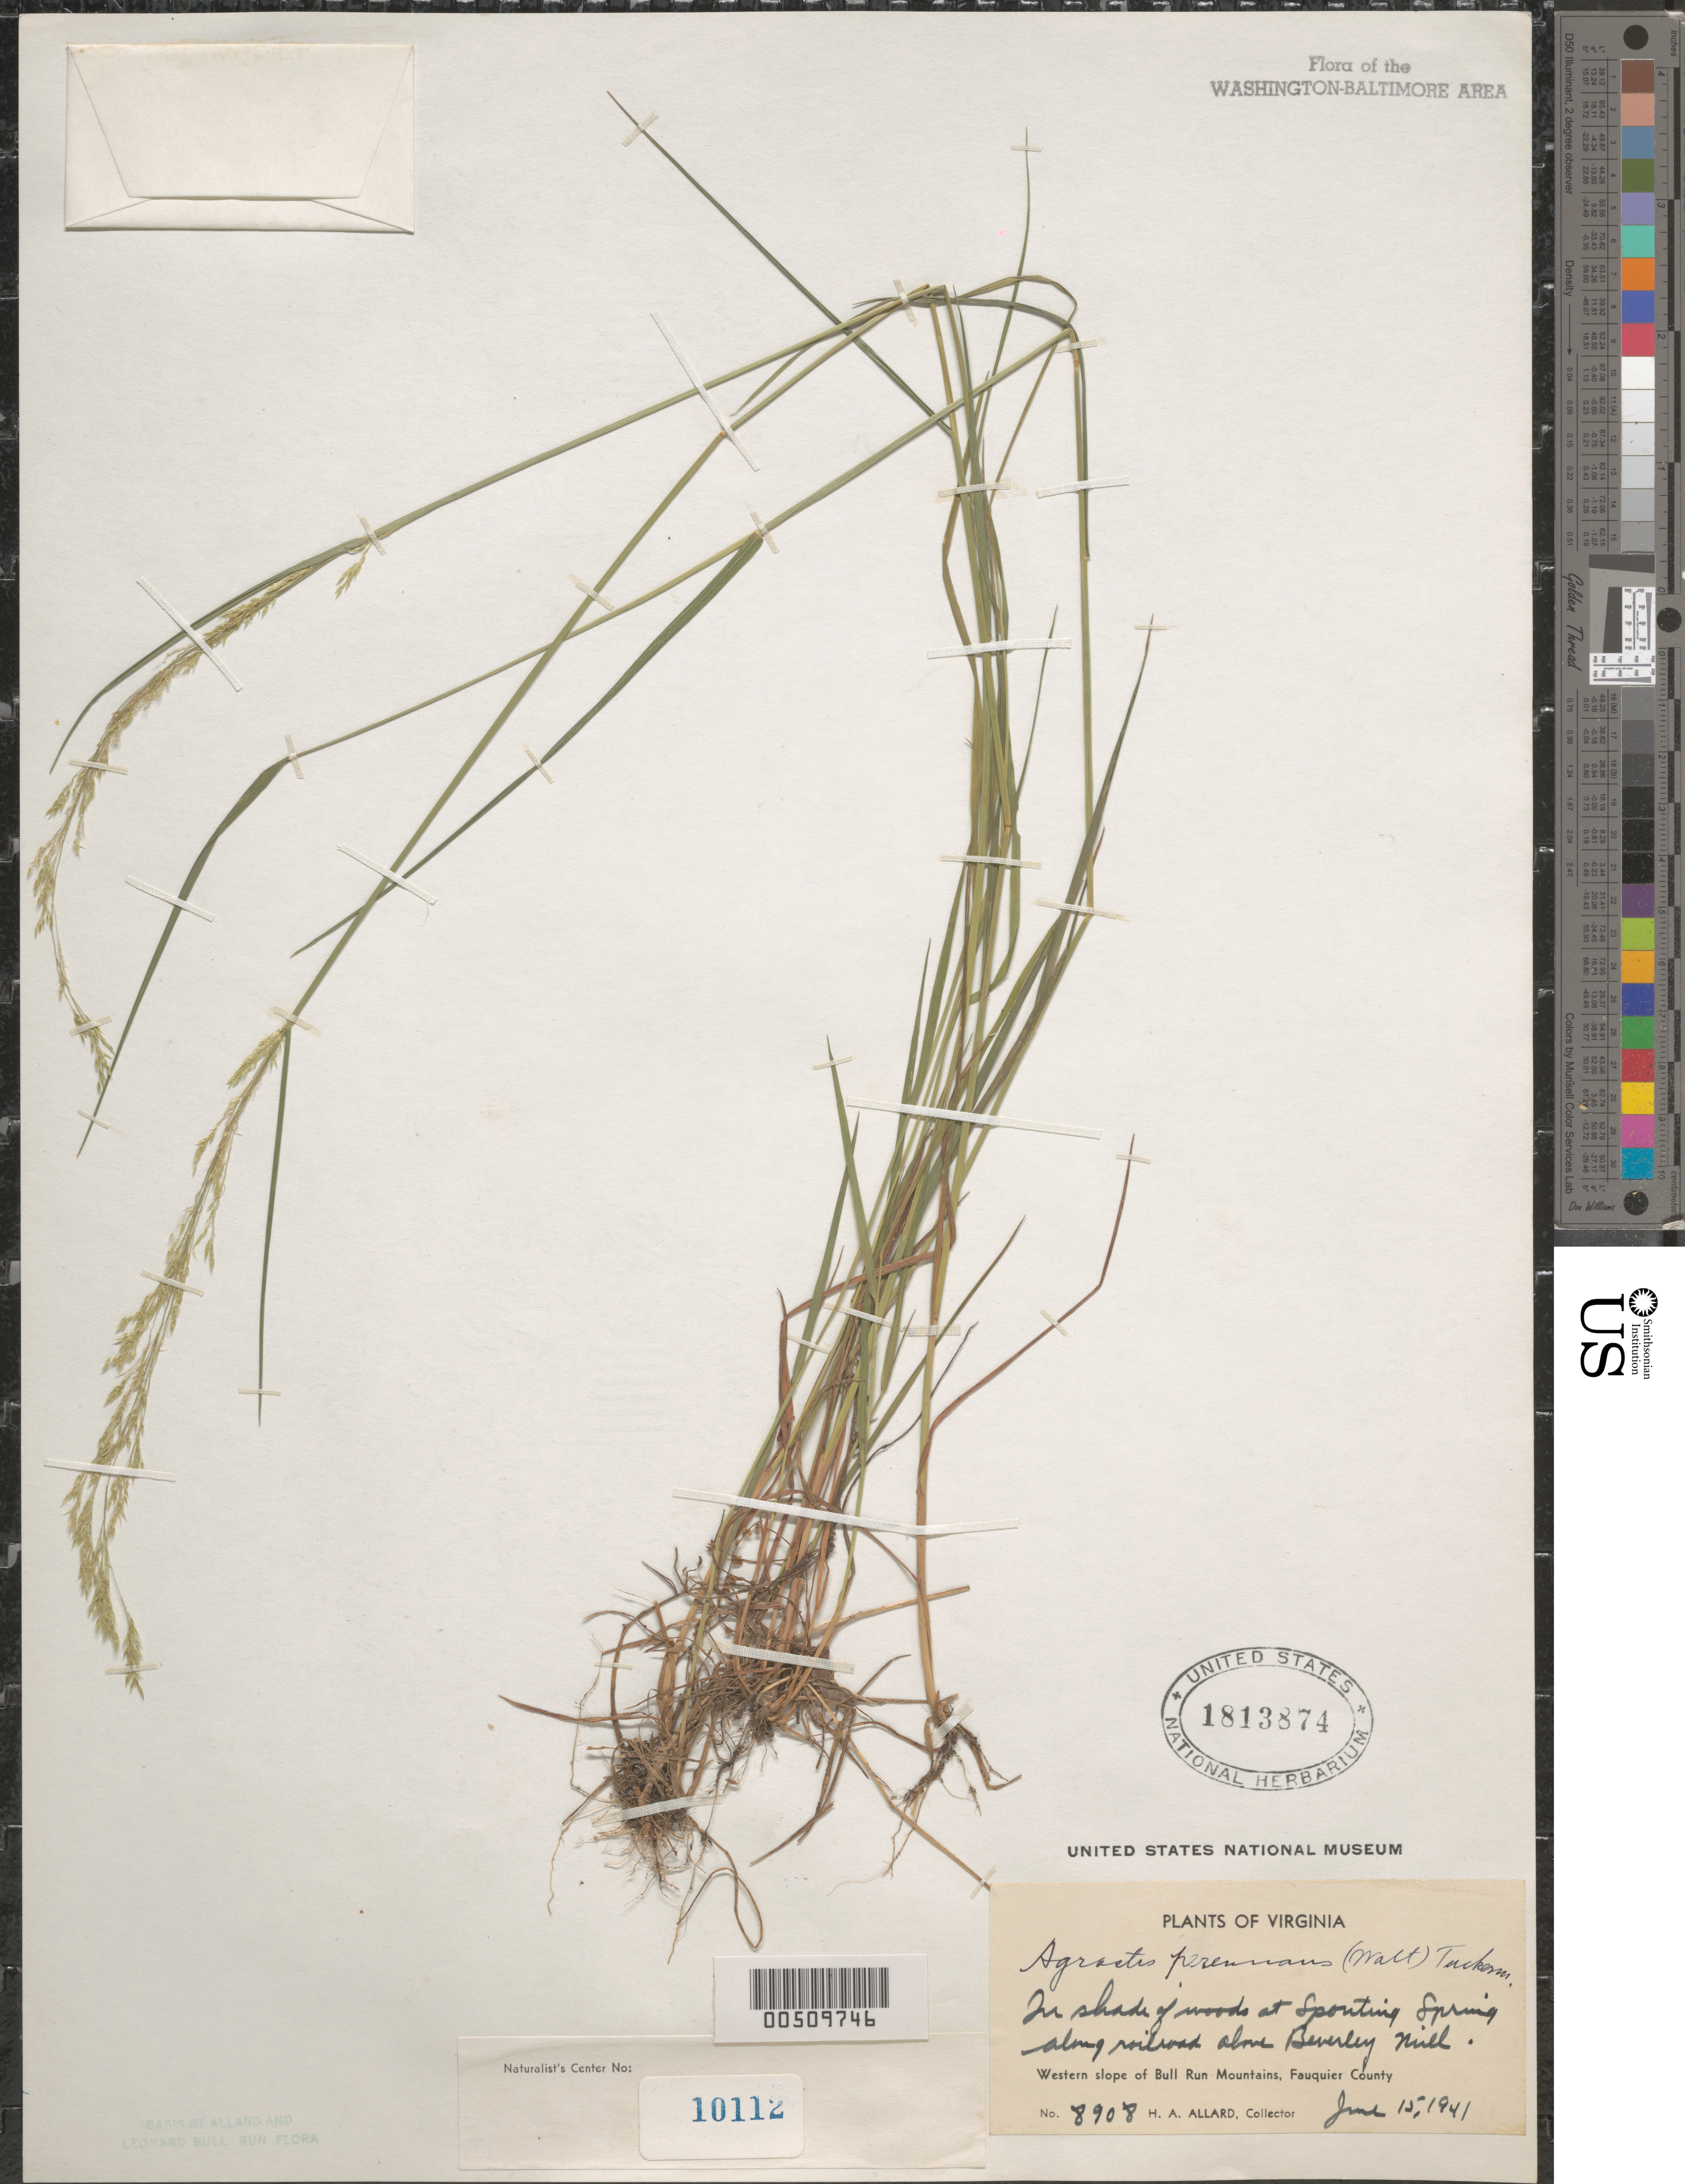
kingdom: Plantae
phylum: Tracheophyta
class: Liliopsida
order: Poales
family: Poaceae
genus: Agrostis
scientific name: Agrostis perennans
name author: (Walter) Tuck.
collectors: H. A. Allard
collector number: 8908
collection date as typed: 15 Jun 1941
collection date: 1941-06-15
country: United States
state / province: Virginia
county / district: Fauquier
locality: Bull Run Mts., Spouting Spring above Beverley Mill Bull Run Mts.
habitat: In shade of woods along railroad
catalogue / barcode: US 1813874